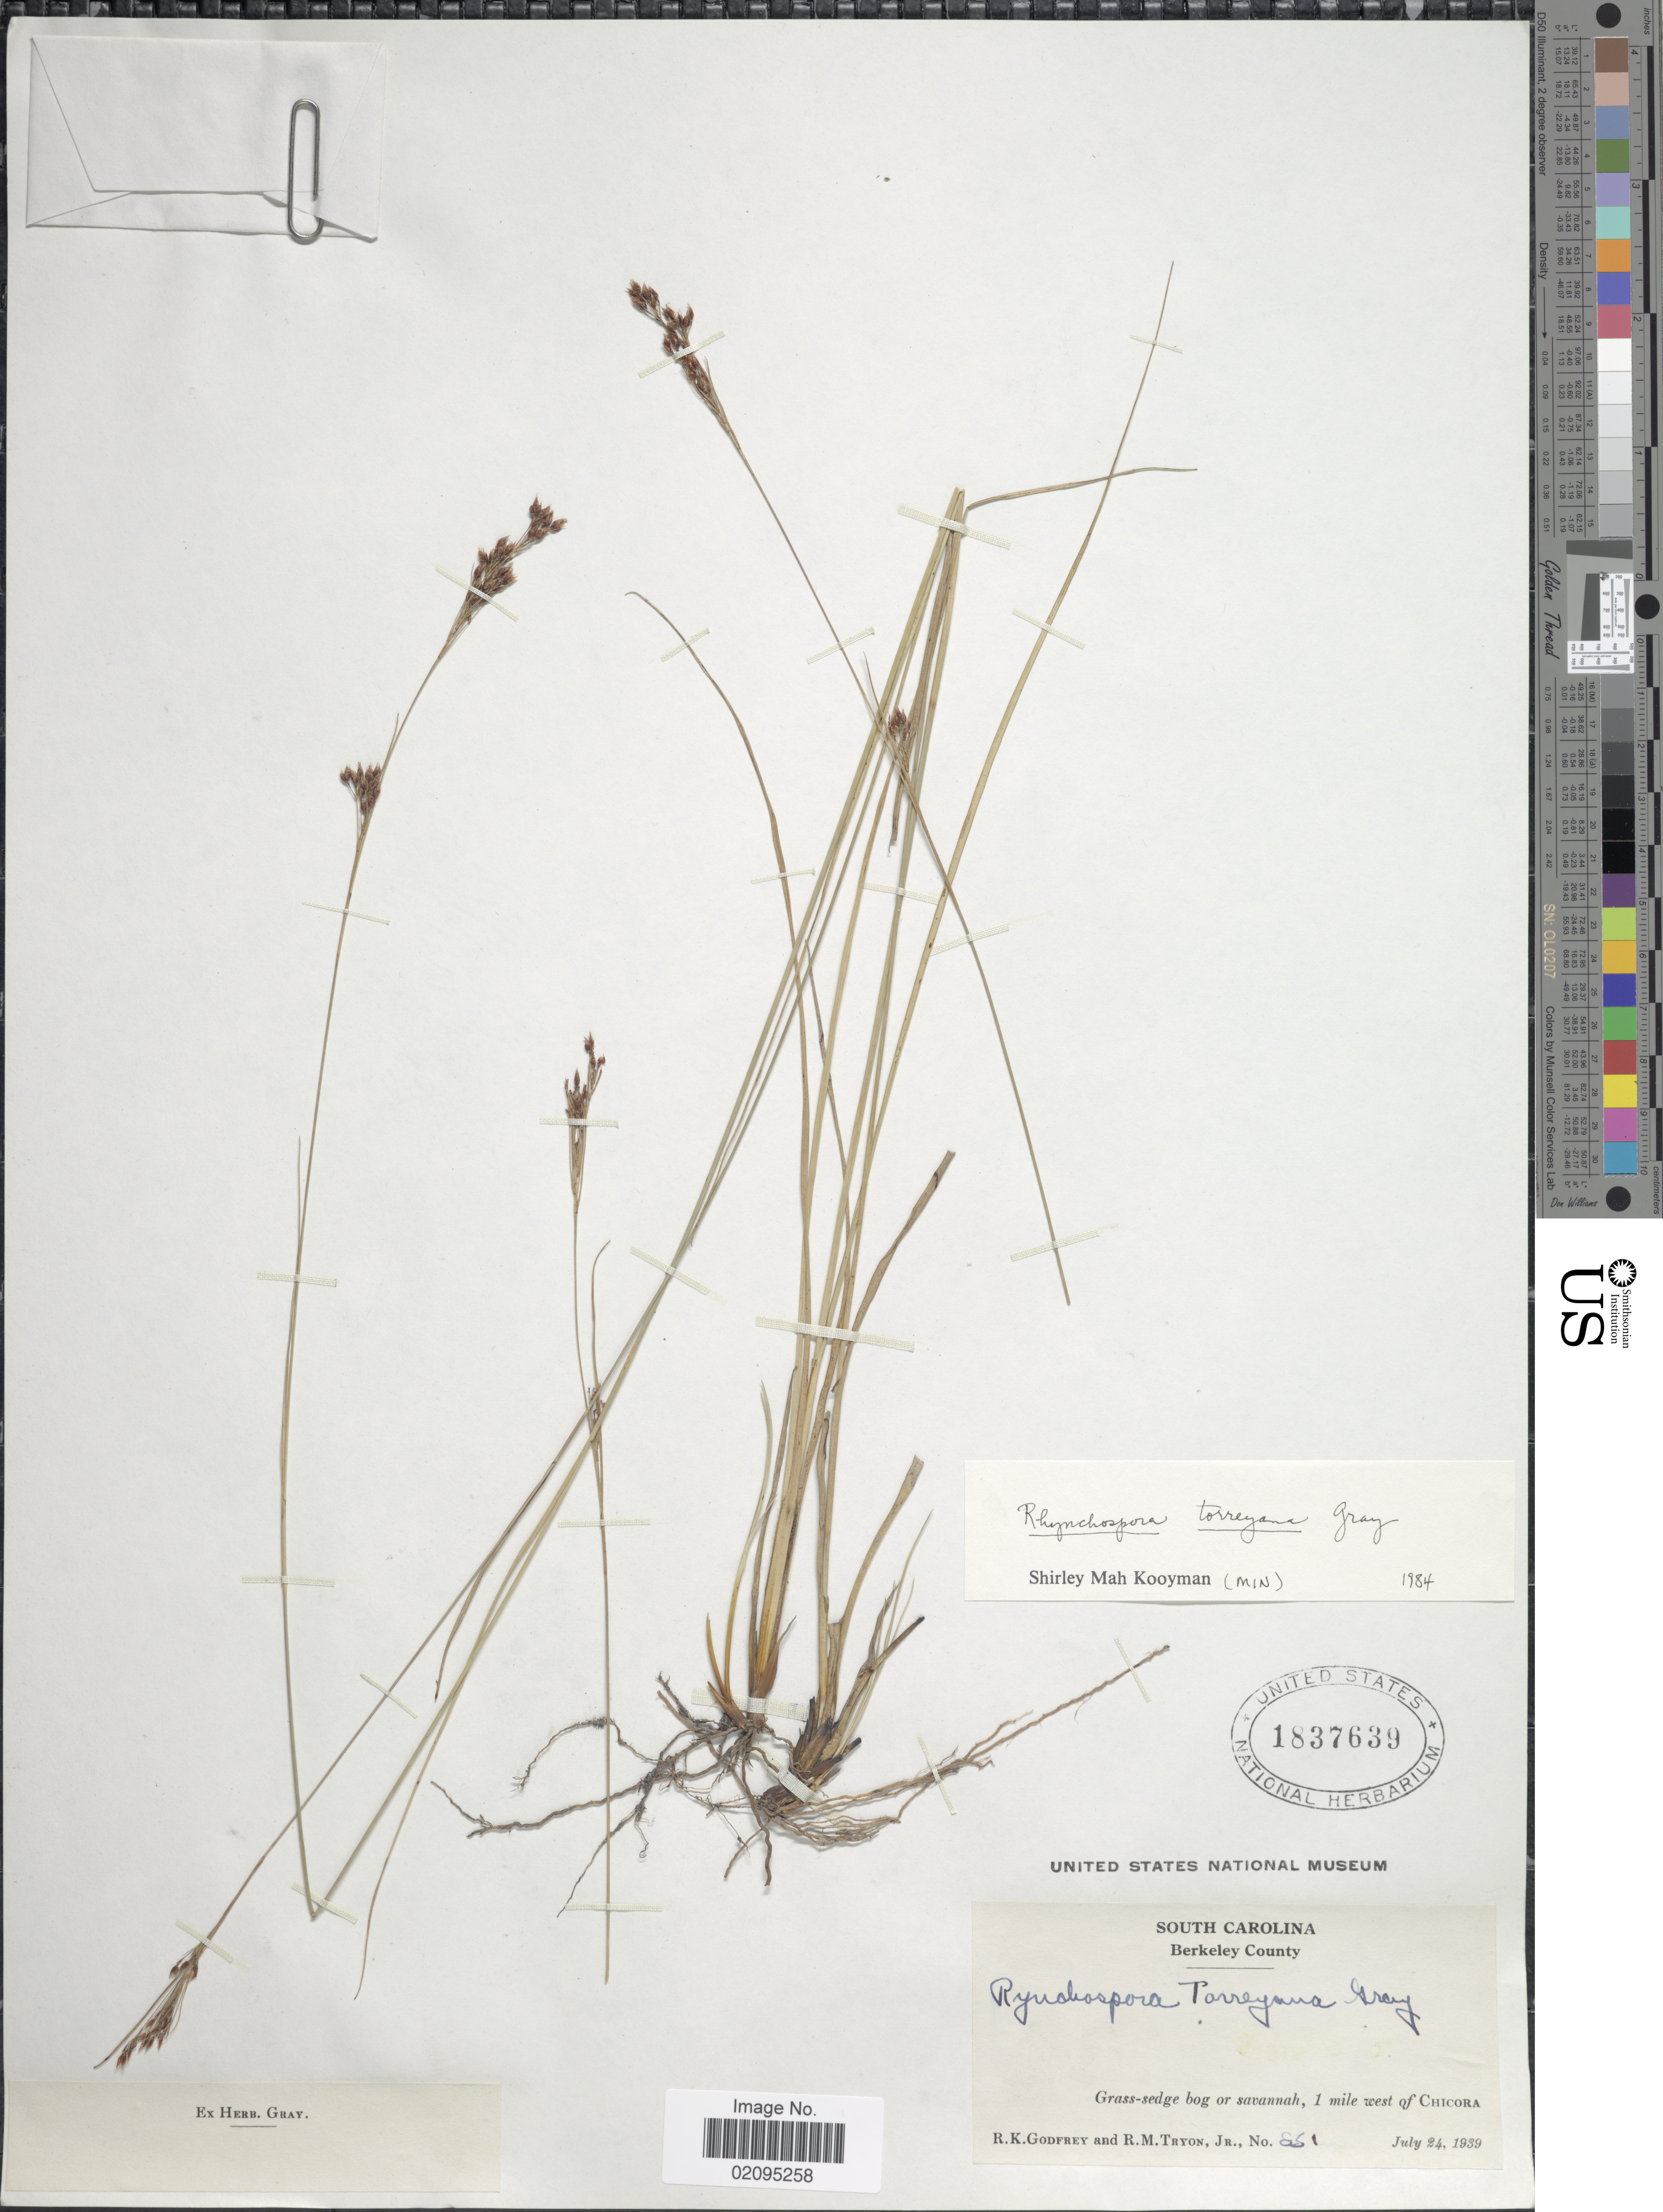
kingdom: Plantae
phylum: Tracheophyta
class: Liliopsida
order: Poales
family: Cyperaceae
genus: Rhynchospora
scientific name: Rhynchospora torreyana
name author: A. Gray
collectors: R. K. Godfrey & R. M. Tryon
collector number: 851*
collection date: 1939-07-24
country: United States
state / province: South Carolina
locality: Berkeley County, Grass-sedge bog or savannah, 1 mile west of Chicora.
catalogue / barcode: US 1837639